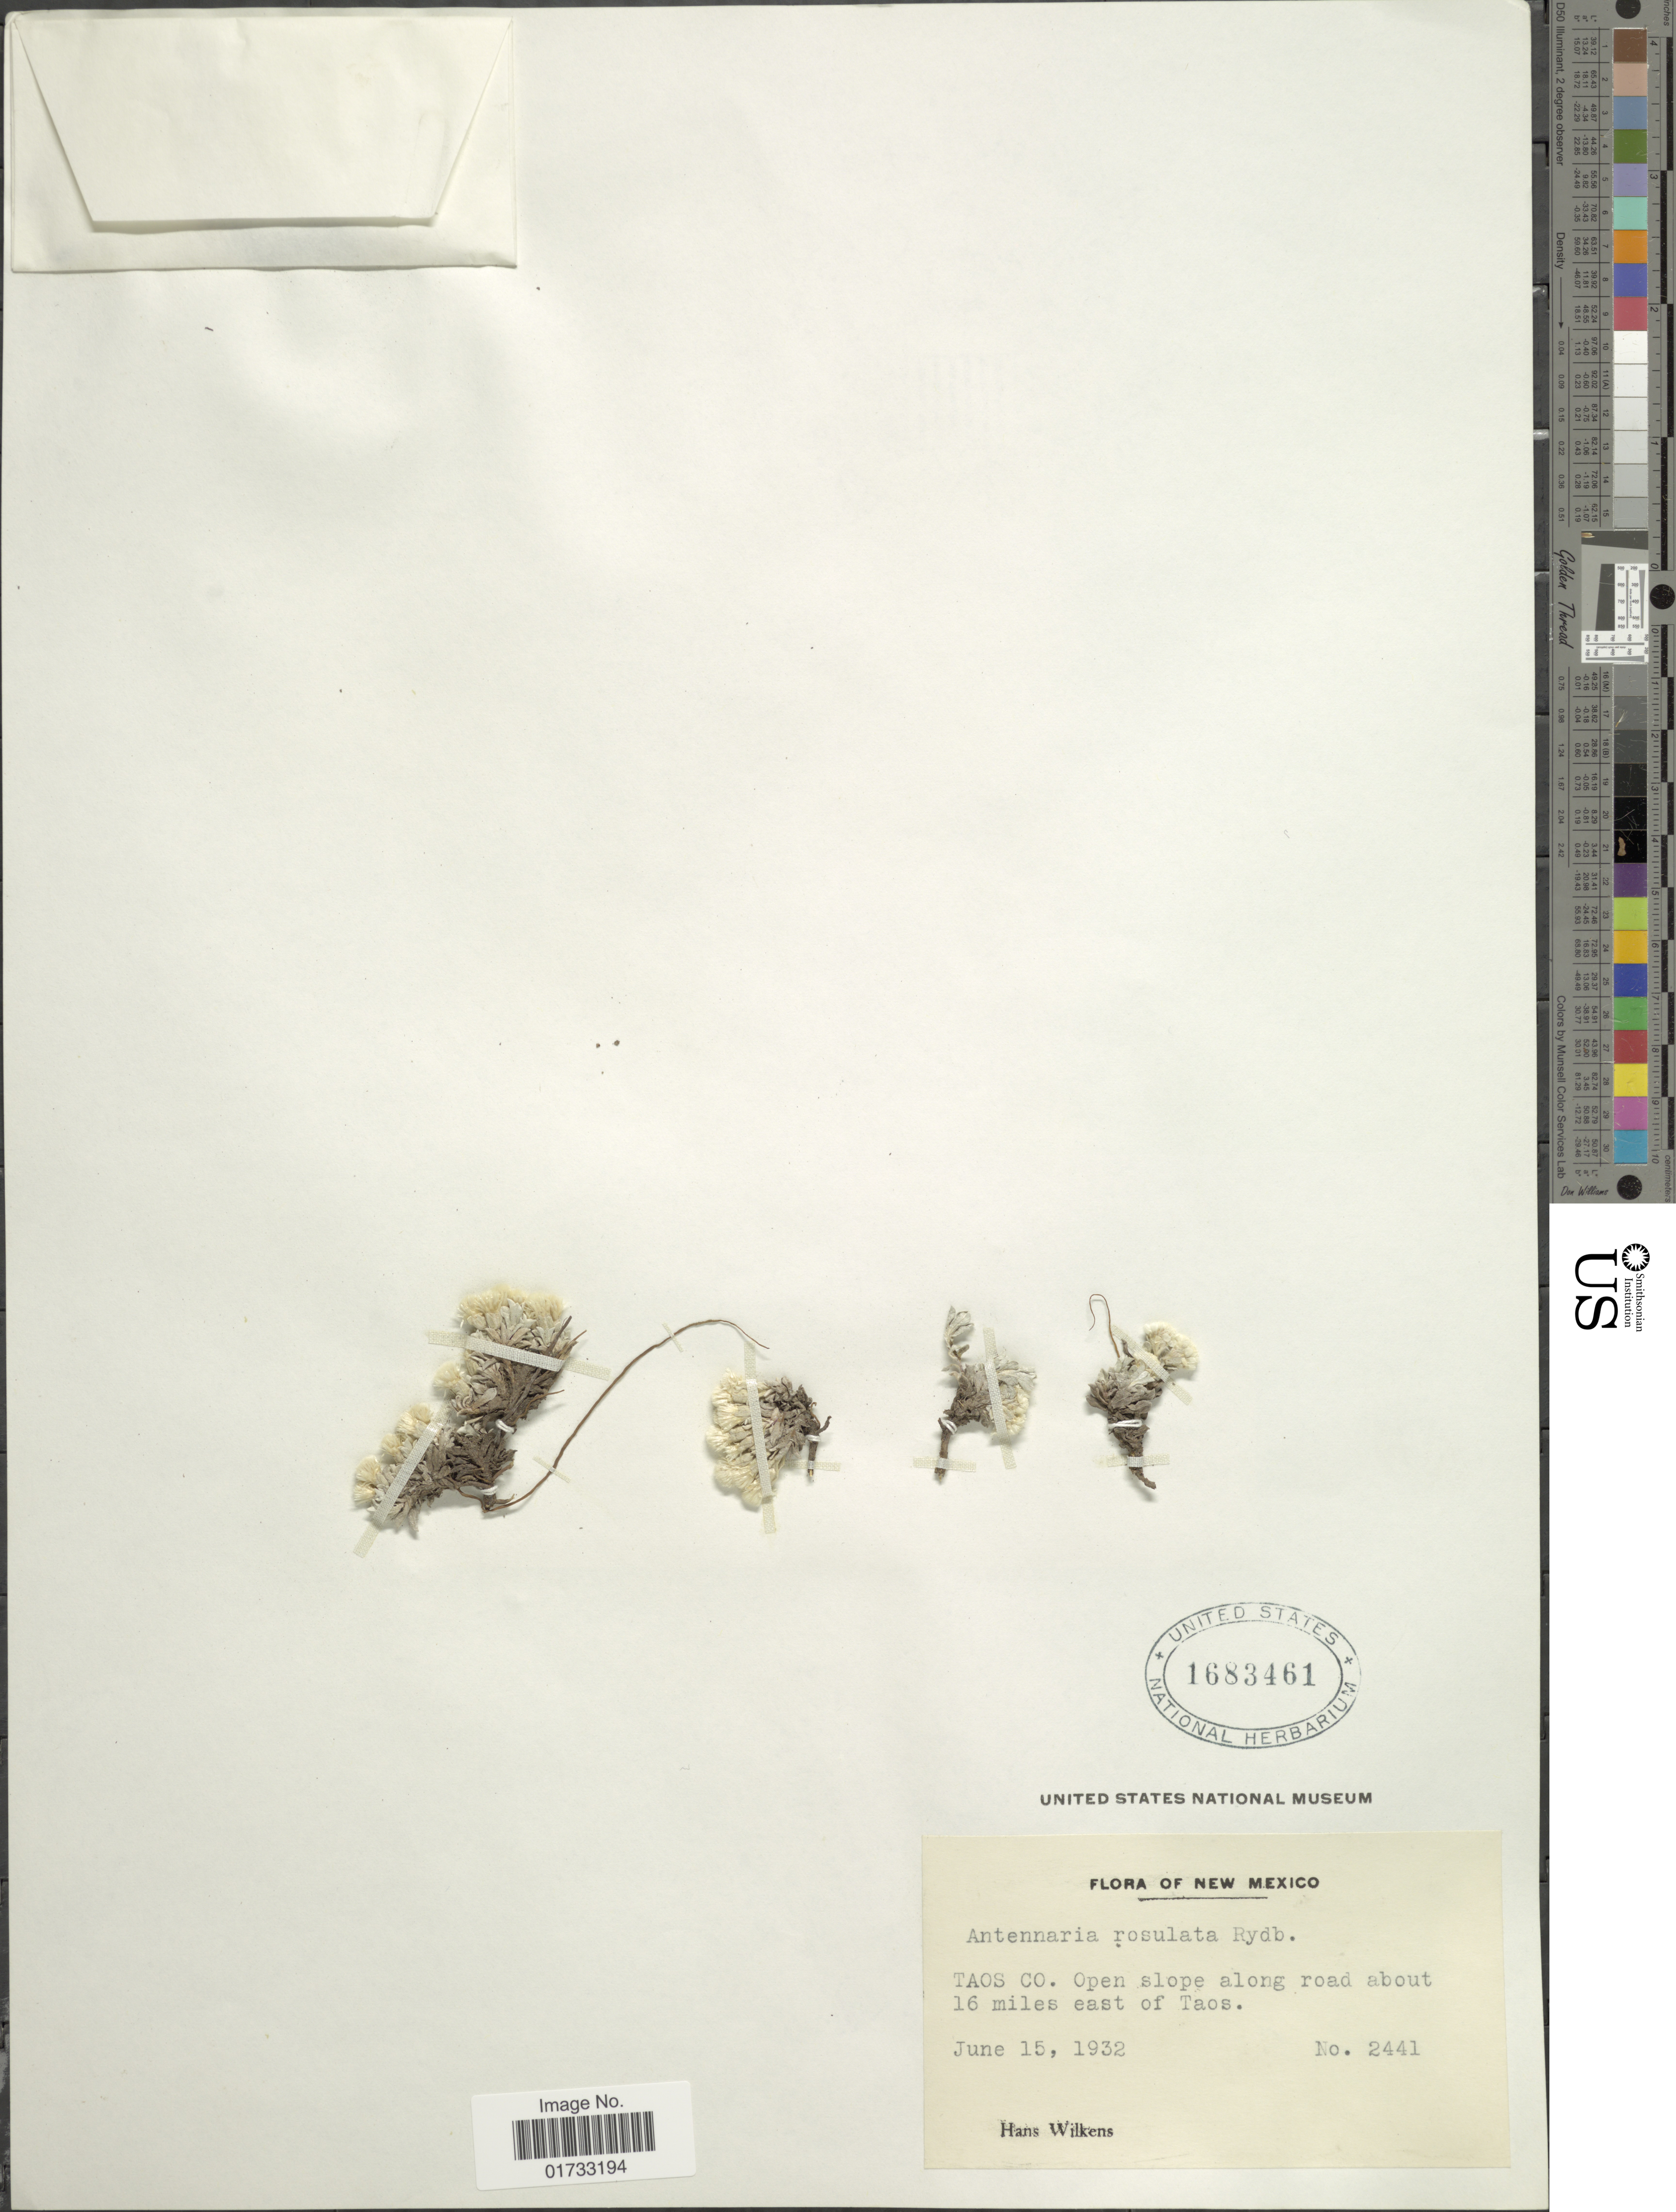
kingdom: Plantae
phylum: Tracheophyta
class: Magnoliopsida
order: Asterales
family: Asteraceae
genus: Antennaria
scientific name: Antennaria rosulata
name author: Rydb.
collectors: H. Wilkens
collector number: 2441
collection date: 1932-06-15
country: United States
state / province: New Mexico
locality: Taos Co. open slope along road about 16 miles east of Taos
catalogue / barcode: US 1683461